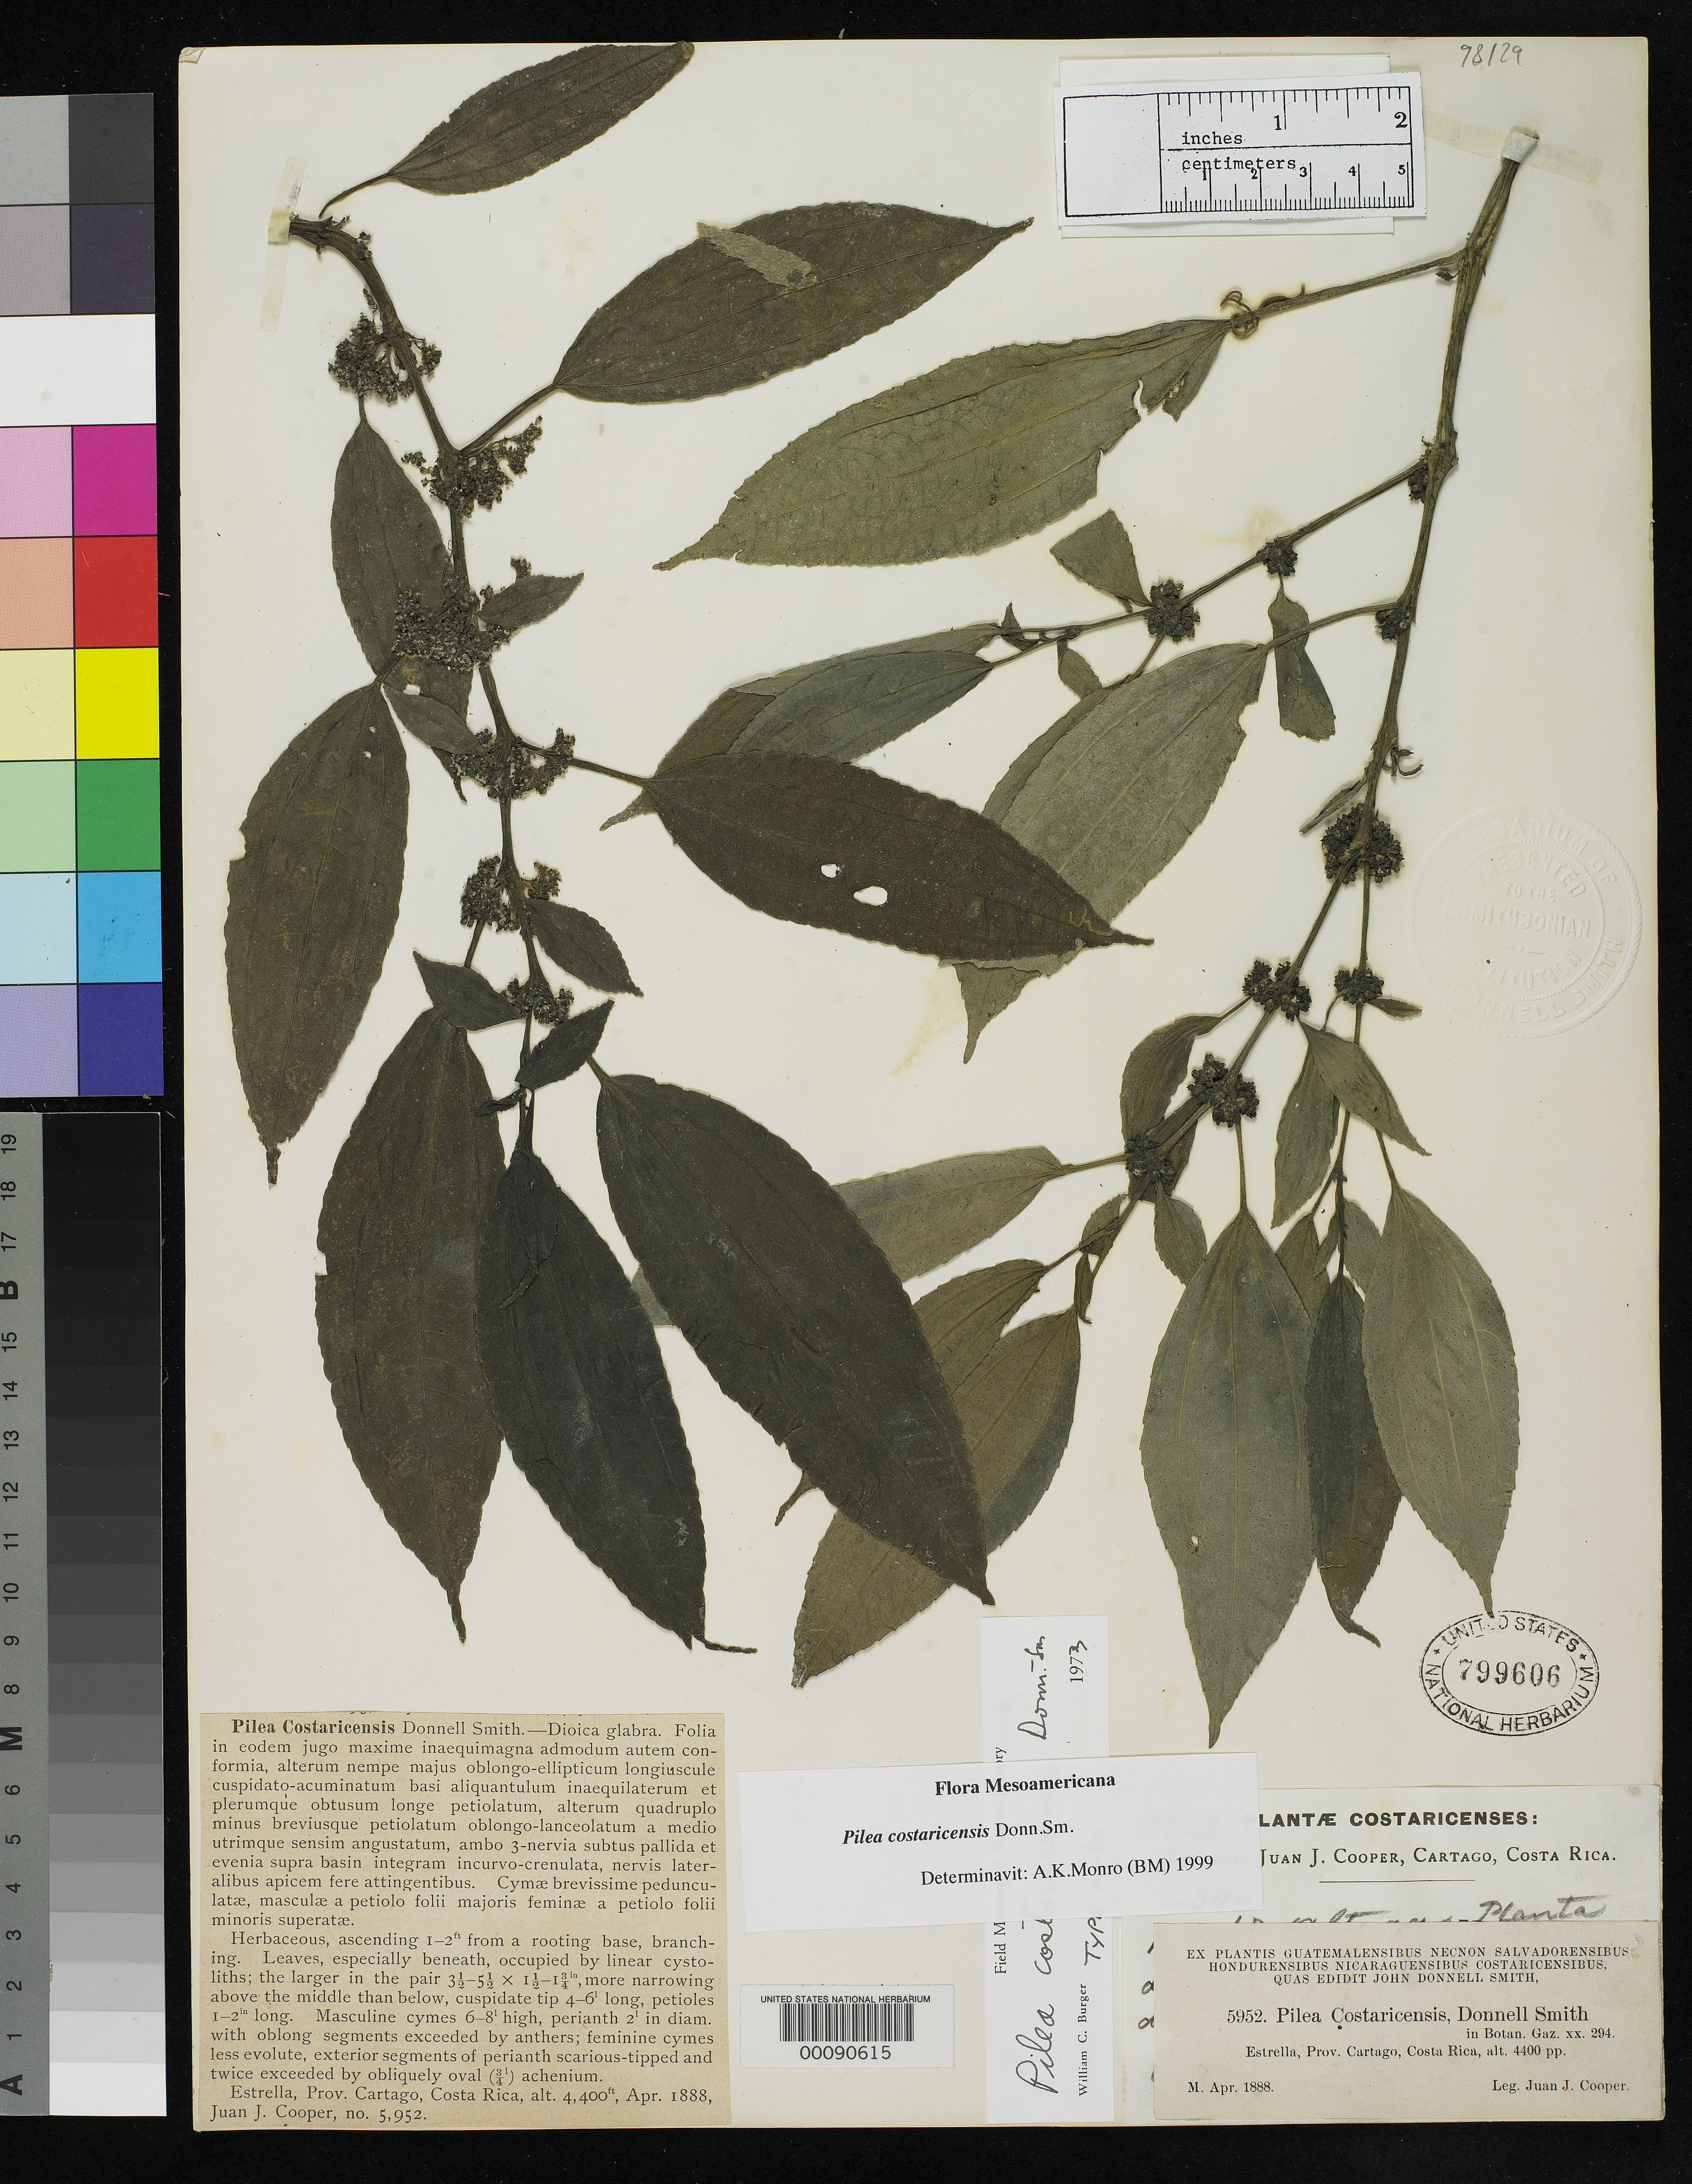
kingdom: Plantae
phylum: Tracheophyta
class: Magnoliopsida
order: Rosales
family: Urticaceae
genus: Pilea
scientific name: Pilea costaricensis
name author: Donn. Sm.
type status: Holotype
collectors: J. J. Cooper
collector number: J.D.S. 5952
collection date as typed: Apr 1880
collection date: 1880-04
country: Costa Rica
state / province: Cartago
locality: Estrella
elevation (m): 1341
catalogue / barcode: US 799606